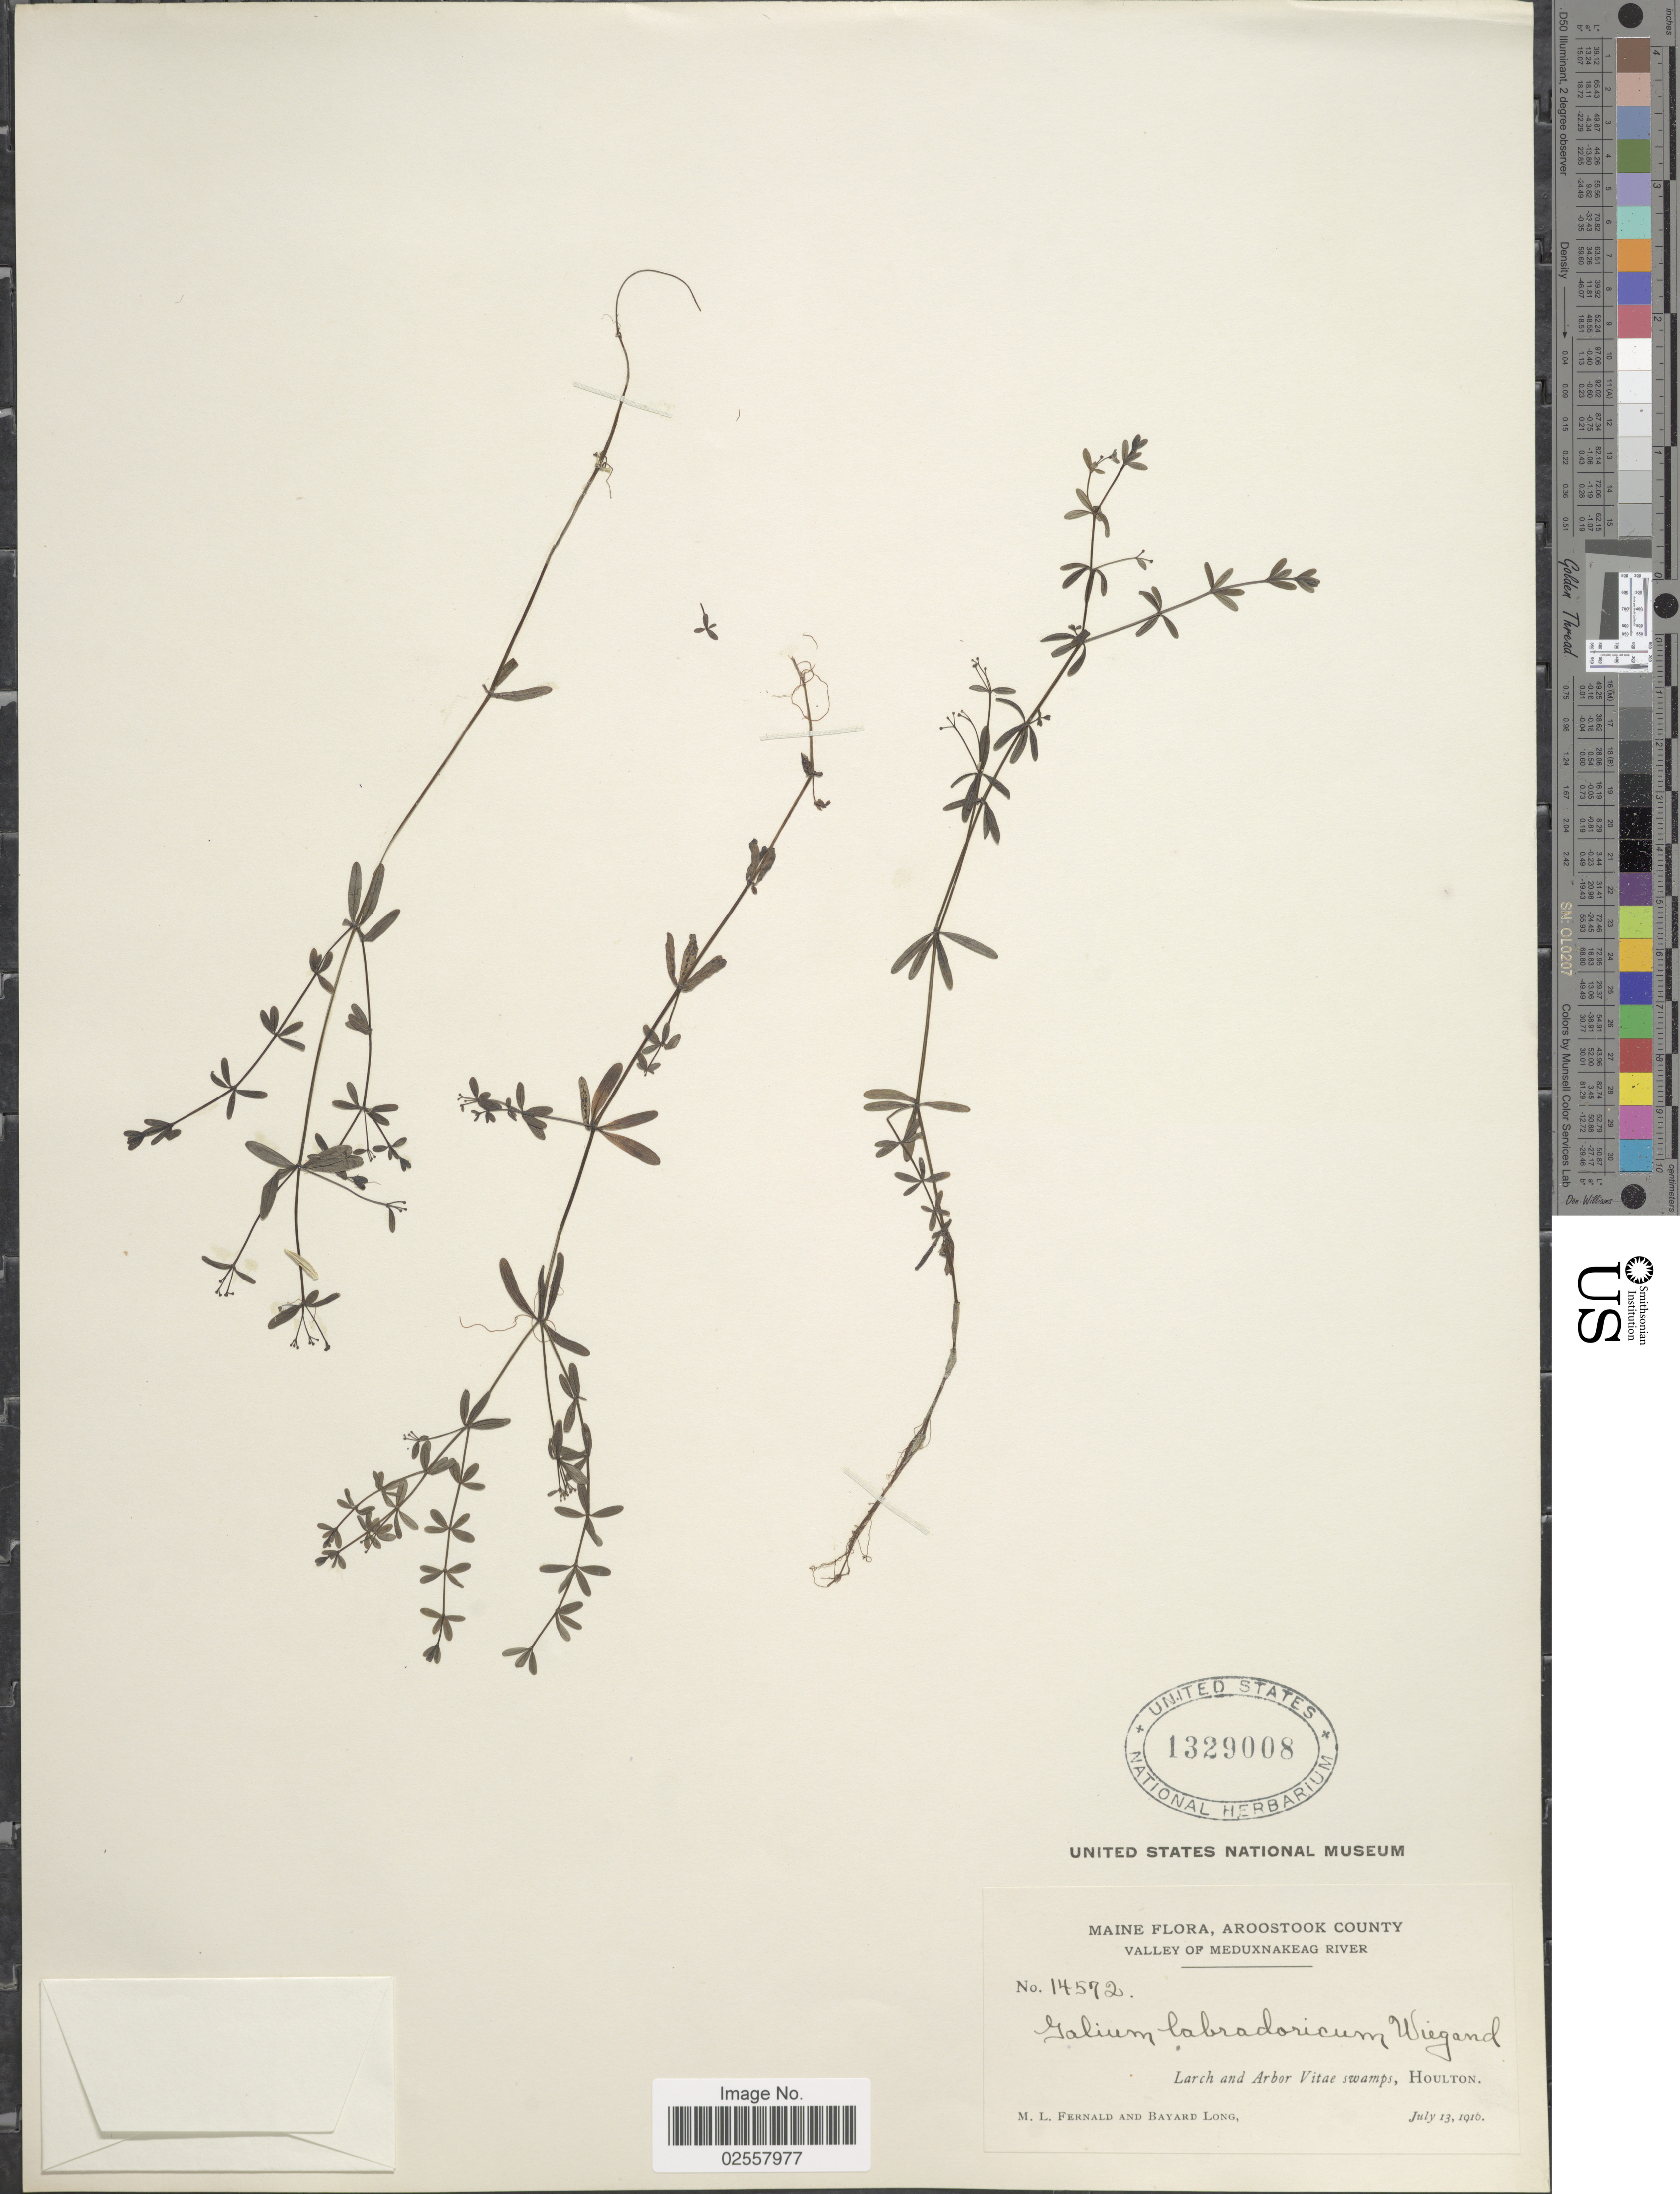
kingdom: Plantae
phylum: Tracheophyta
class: Magnoliopsida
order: Gentianales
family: Rubiaceae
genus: Galium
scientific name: Galium labradoricum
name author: (Wiegand) Wiegand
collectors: M. L. Fernald & B. Long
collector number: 14572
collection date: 1916-07-13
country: United States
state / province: Maine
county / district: Aroostook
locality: Valley of Meduxnakeag River, Larch and Arbor Vitae swamp, Houlton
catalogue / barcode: US 1329008